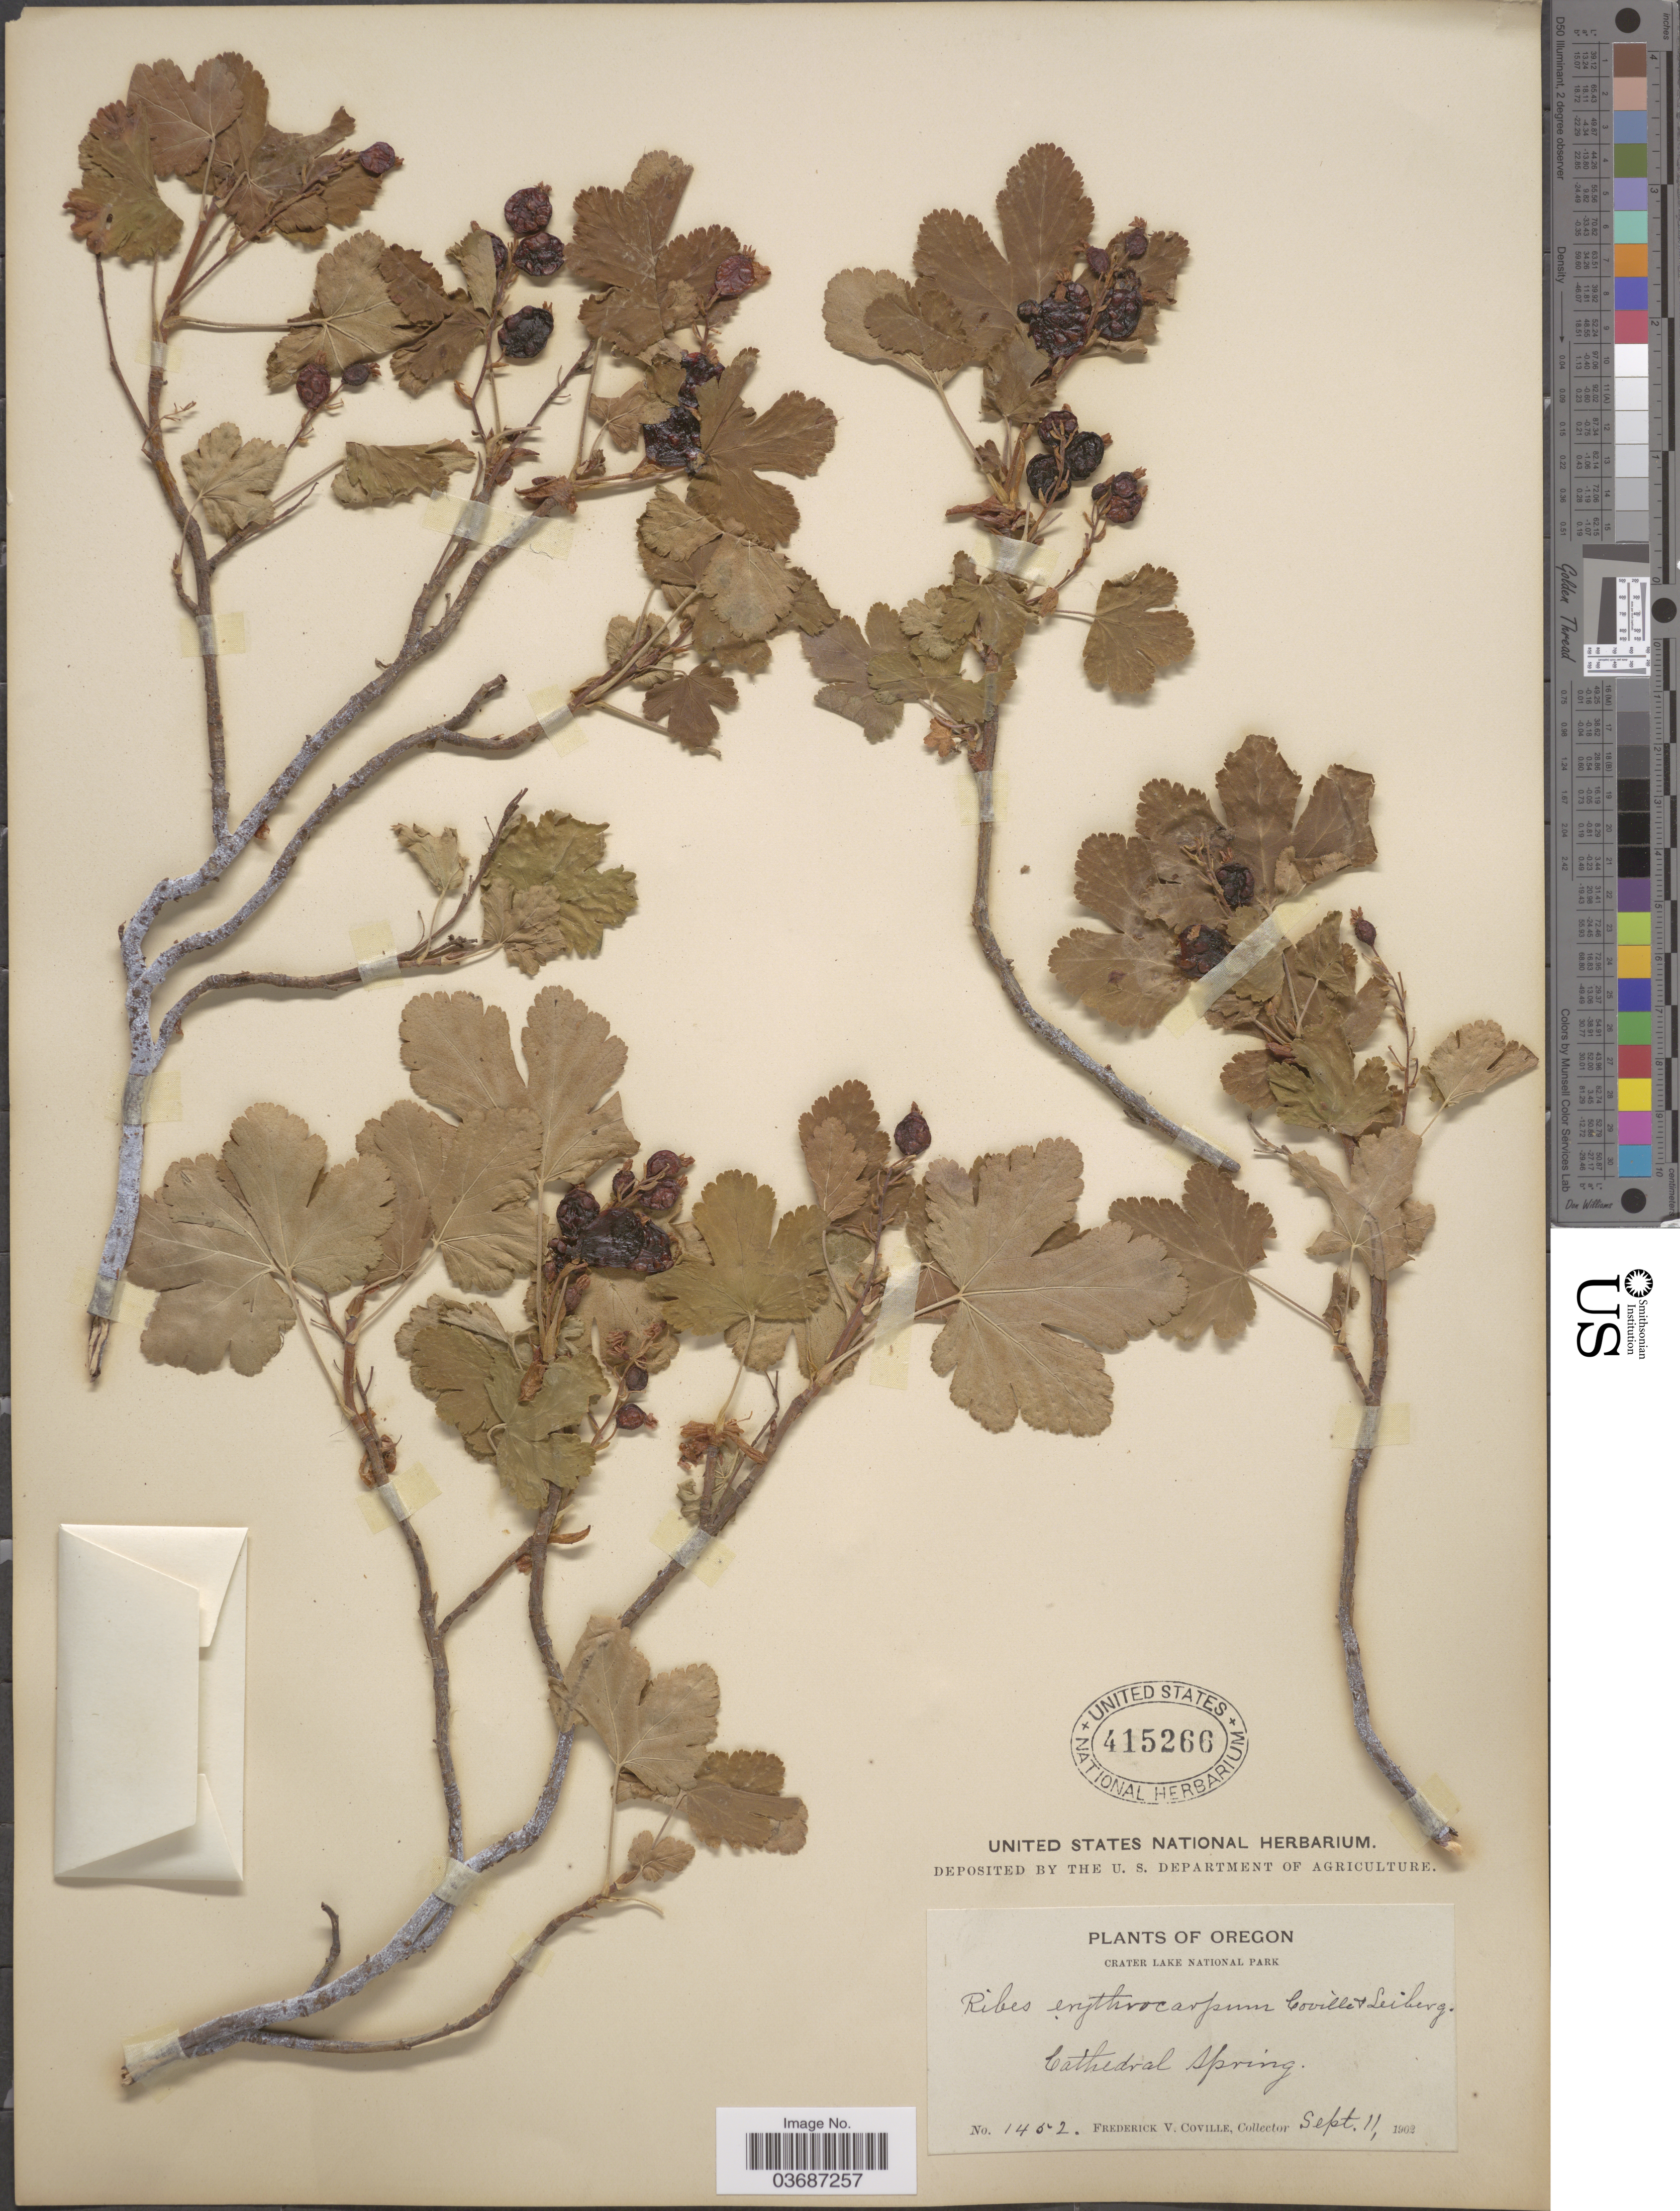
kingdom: Plantae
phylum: Tracheophyta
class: Magnoliopsida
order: Saxifragales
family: Grossulariaceae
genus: Ribes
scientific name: Ribes erythrocarpum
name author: Coville & Leiberg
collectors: F. V. Coville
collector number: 1452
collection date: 1902-09-11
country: United States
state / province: Oregon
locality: Crater Lake National Park. Cathedral Spring.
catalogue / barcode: US 415266